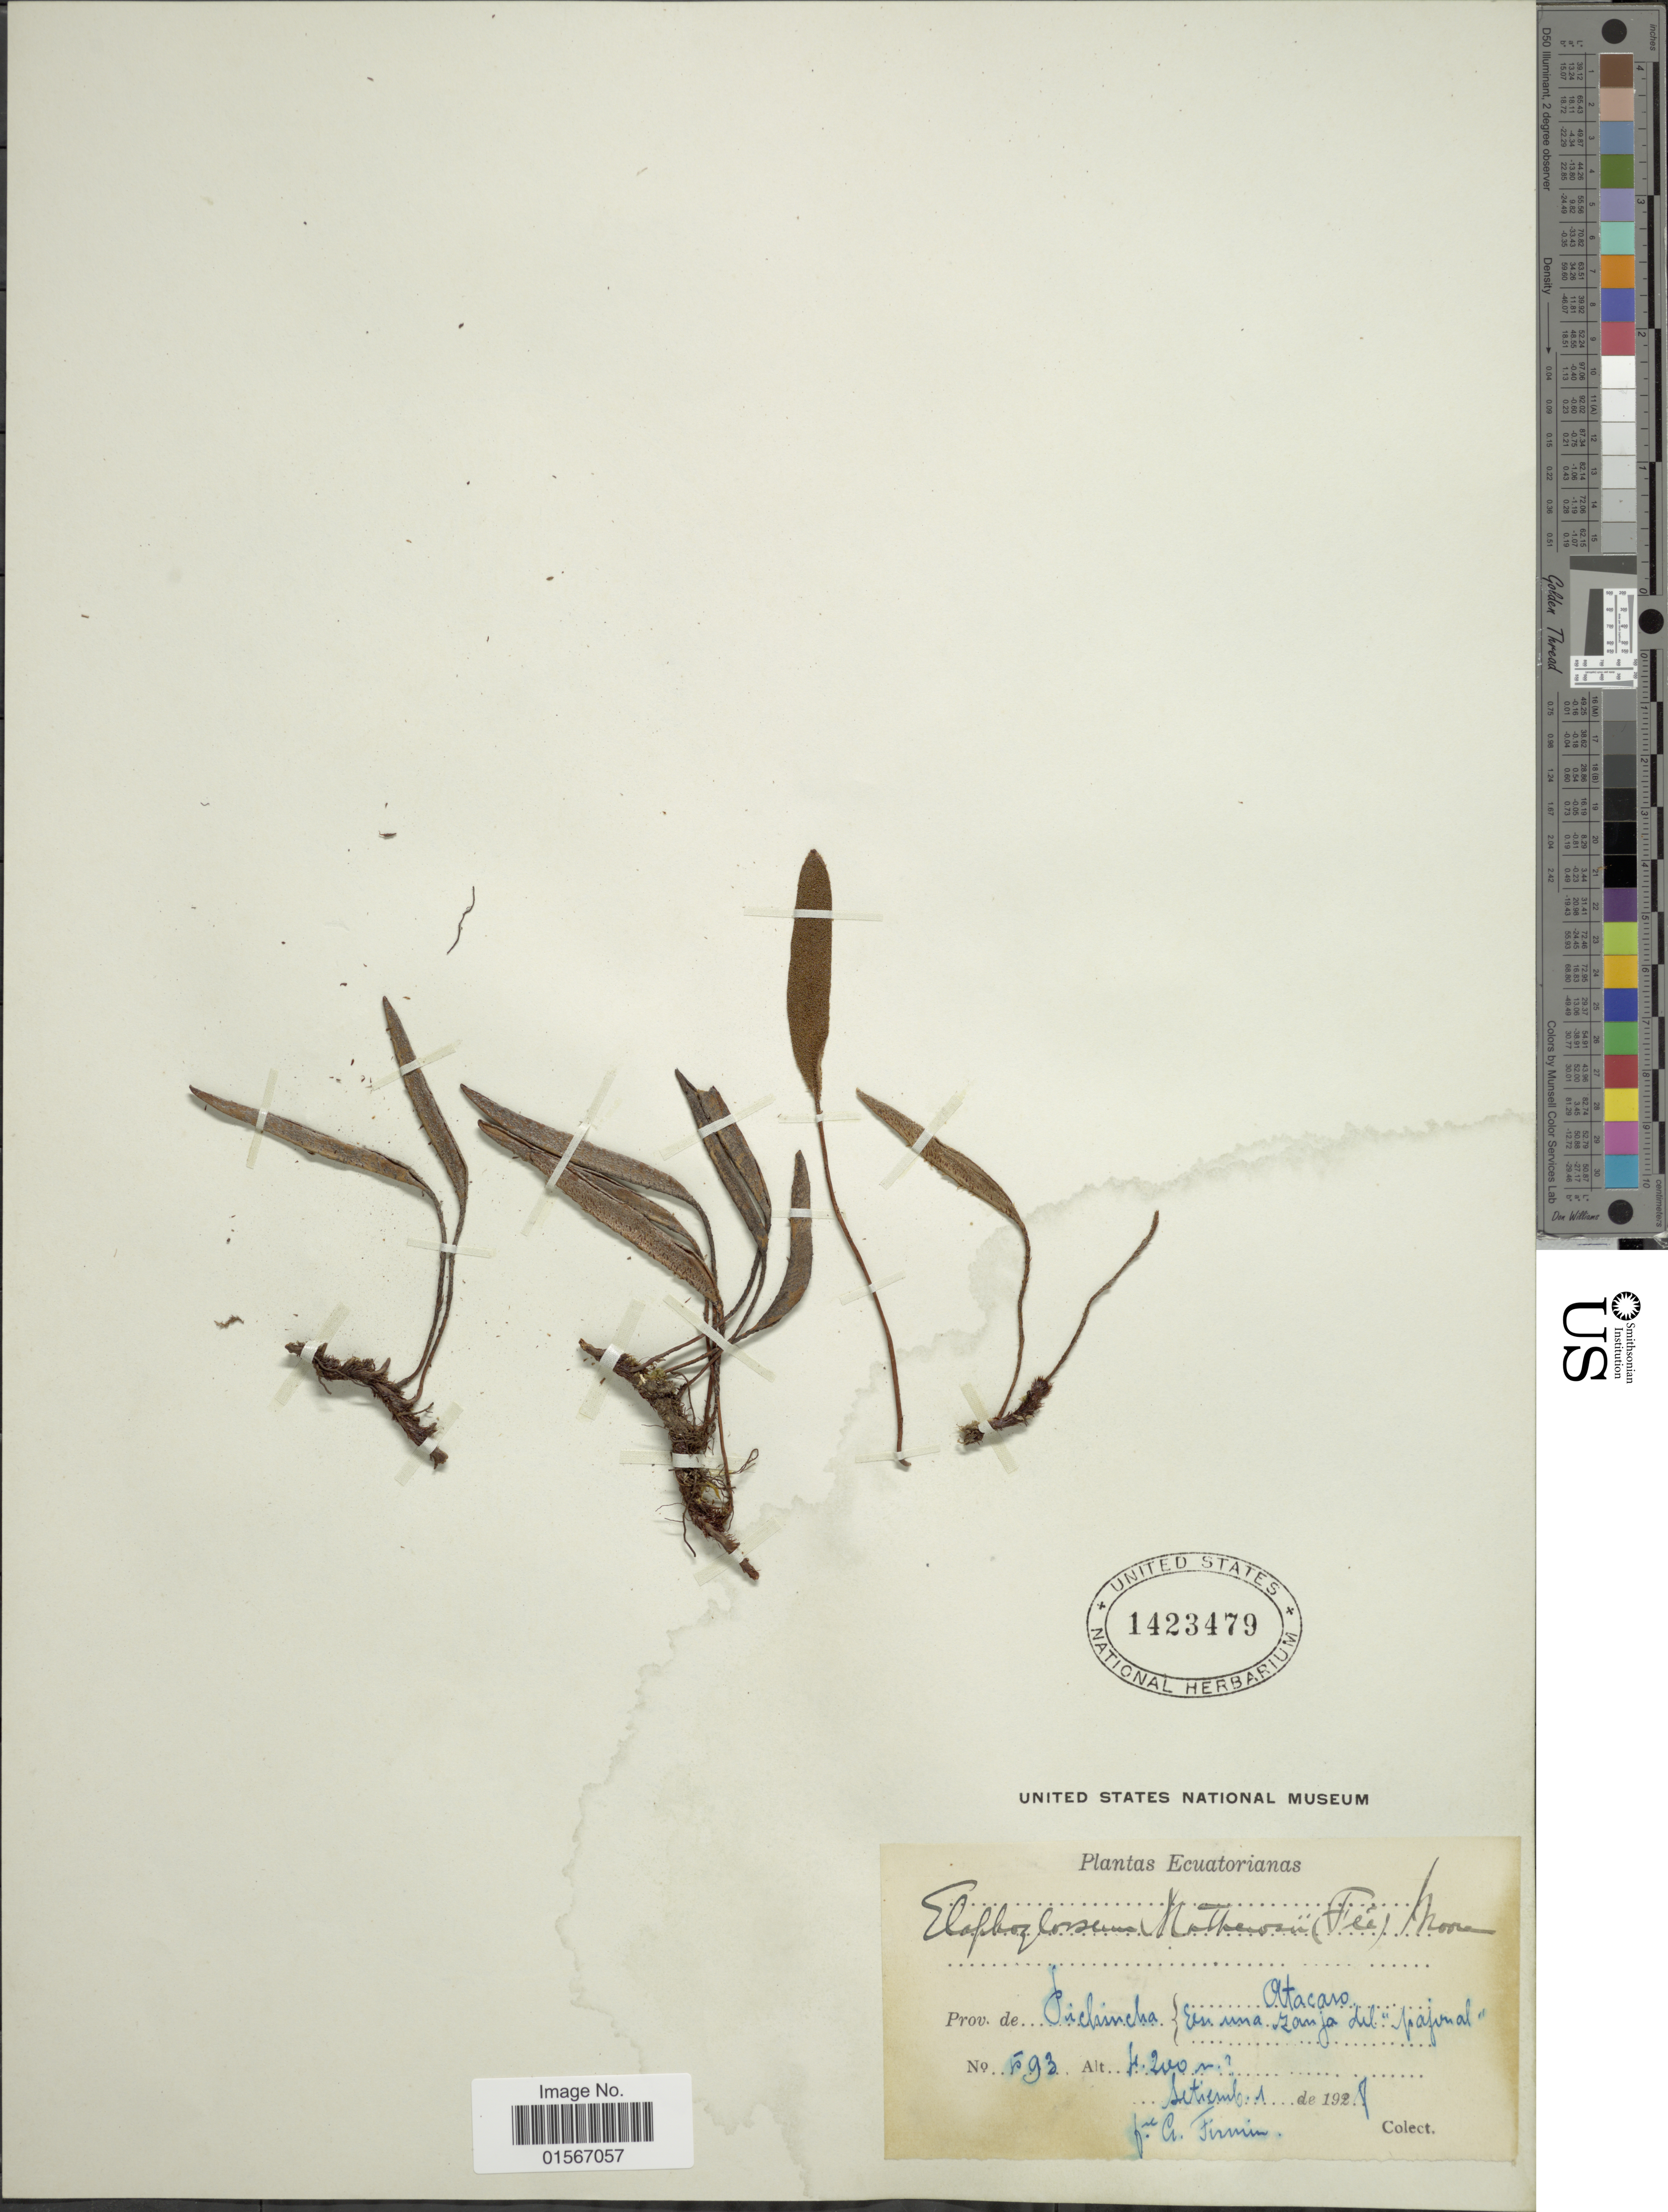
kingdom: Plantae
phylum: Tracheophyta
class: Polypodiopsida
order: Polypodiales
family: Dryopteridaceae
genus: Elaphoglossum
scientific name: Elaphoglossum mathewsii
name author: (Fée) T. Moore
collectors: G. Firmin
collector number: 593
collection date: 1928-09-01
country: Ecuador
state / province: Pichincha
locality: Atacazo, En una zanja del 'pajonal'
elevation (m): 4200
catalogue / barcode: US 1423479